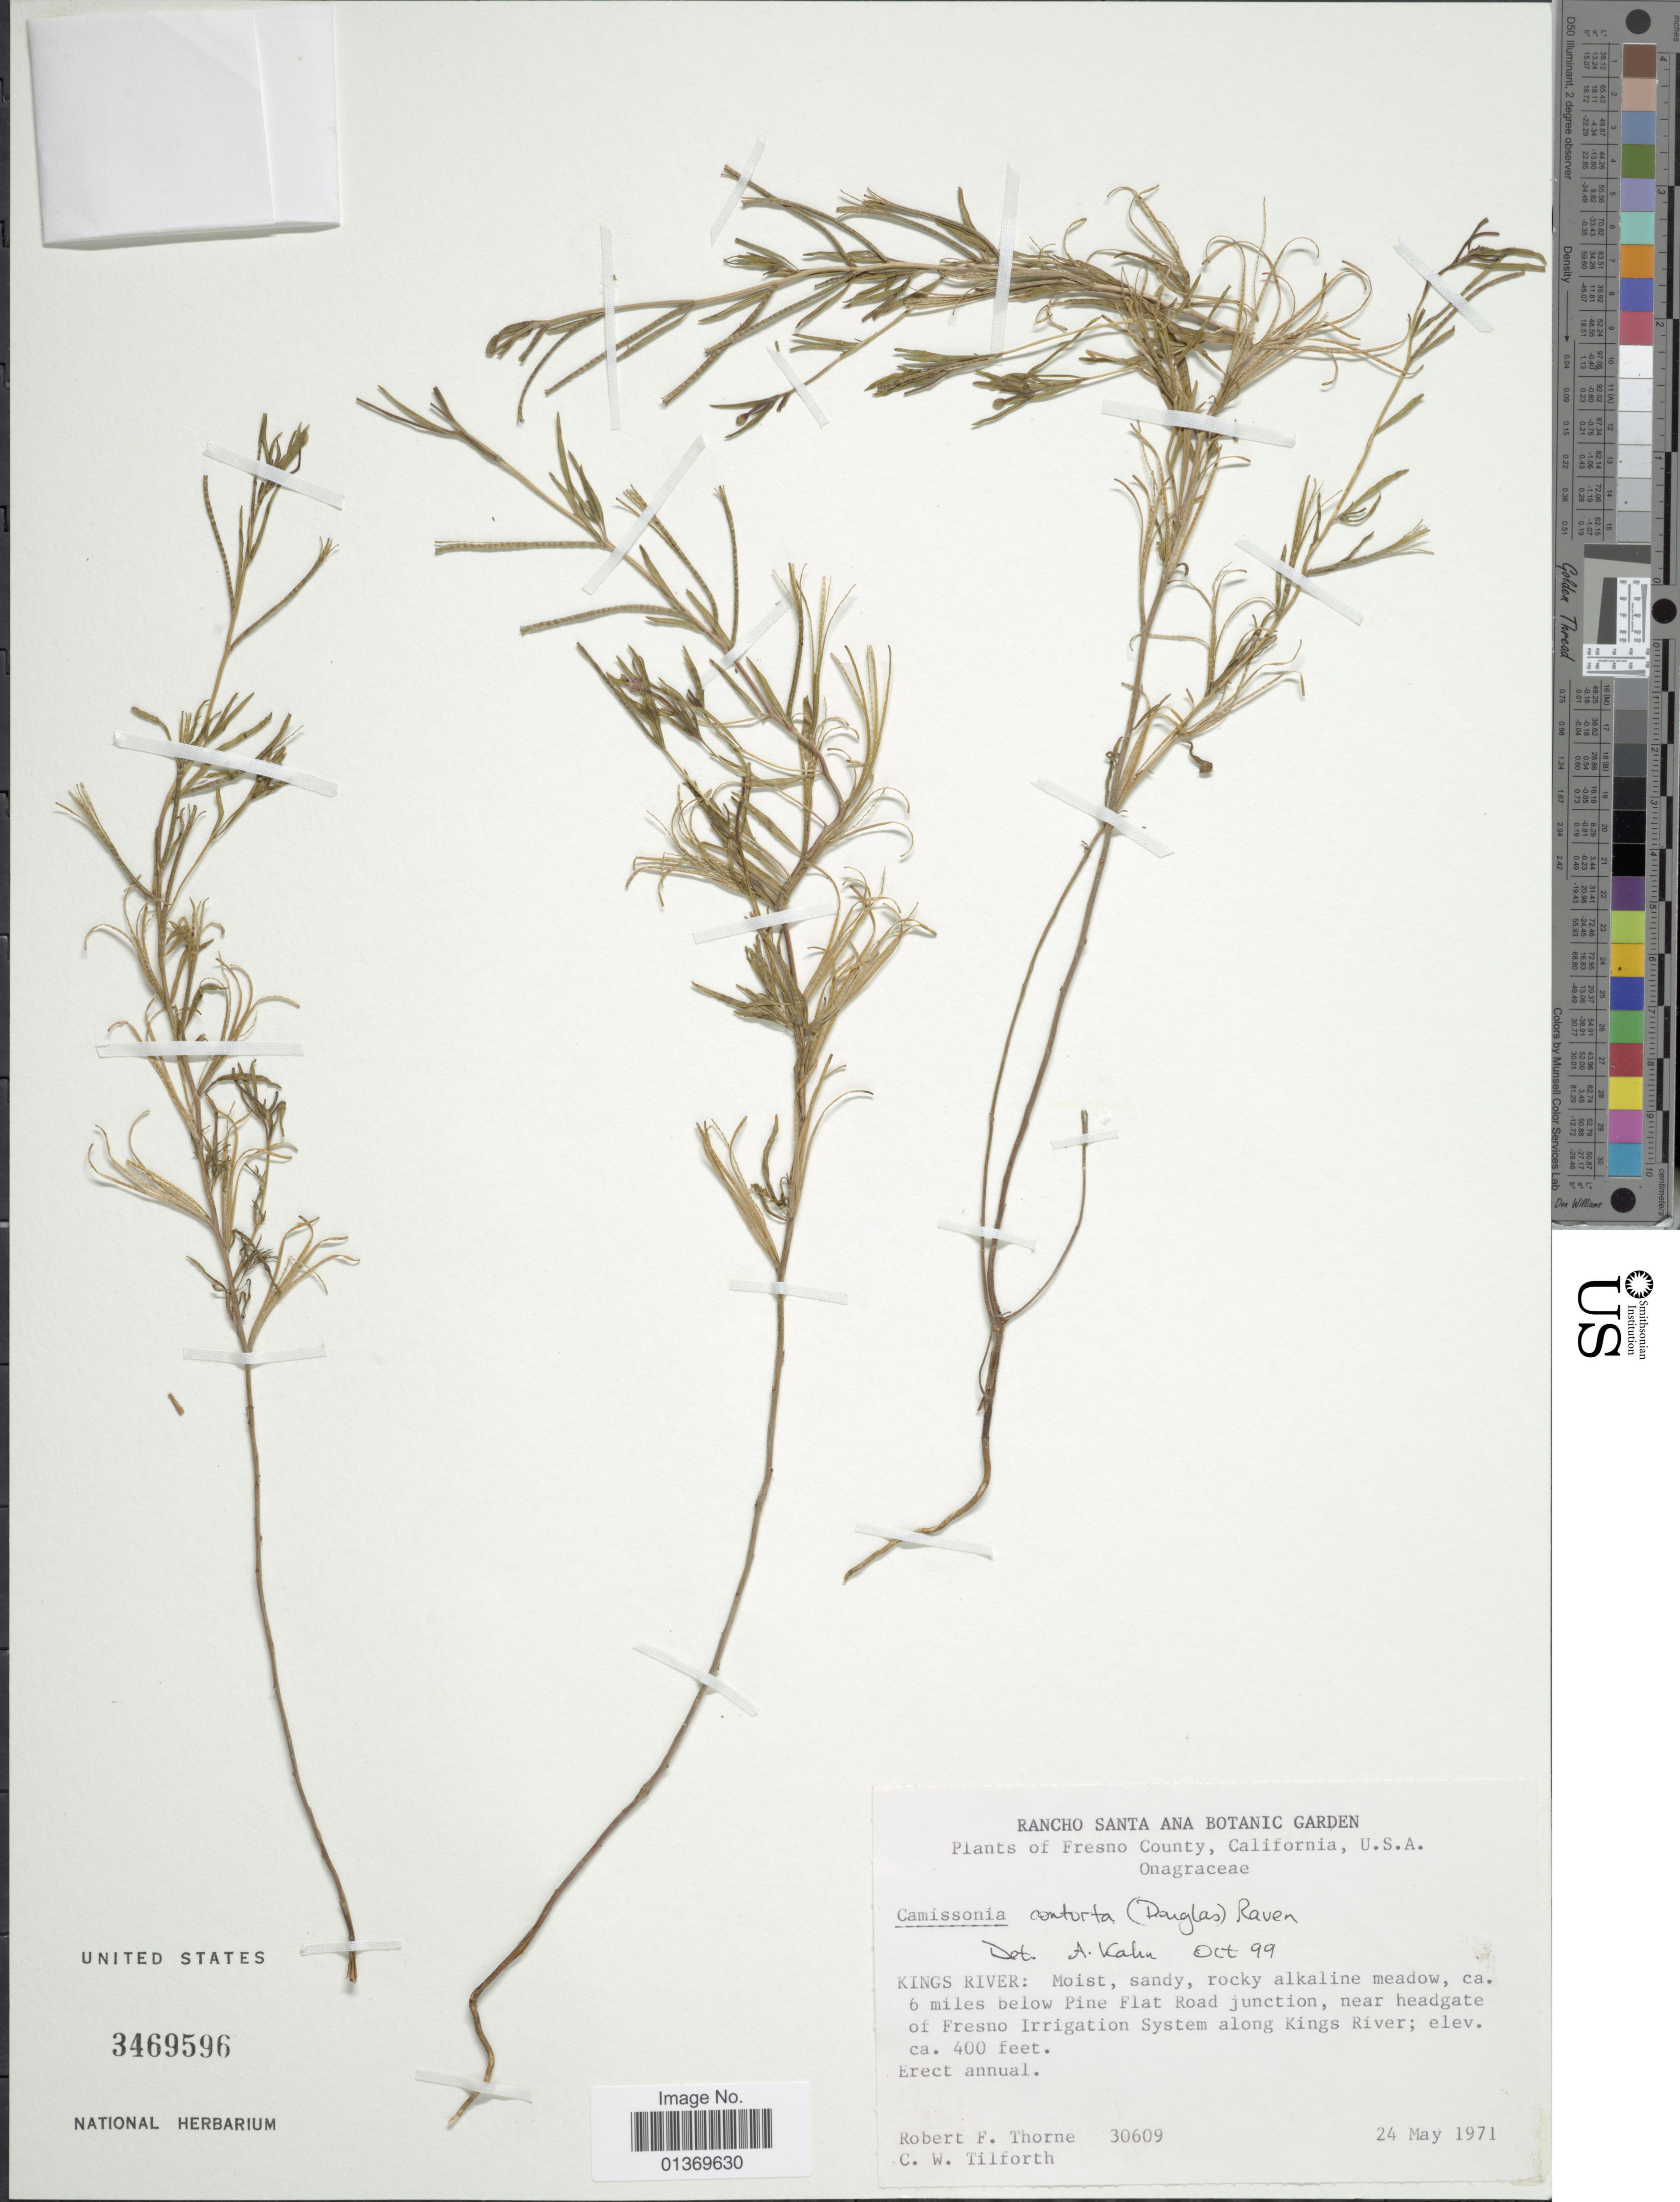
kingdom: Plantae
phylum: Tracheophyta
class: Magnoliopsida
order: Myrtales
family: Onagraceae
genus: Camissonia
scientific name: Camissonia contorta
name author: (Douglas) Kearney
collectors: R. F. Thorne & C. Tilforth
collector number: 30609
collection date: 1971-05-24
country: United States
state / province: California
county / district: Fresno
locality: Fresno County, Kings River: Moist, sandy, rocky alkaline meadow, ca. 6 miles below Pine Flat Road junction, near headgate of Fresno Irrigation System along Kings River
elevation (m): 122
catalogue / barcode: US 3469596